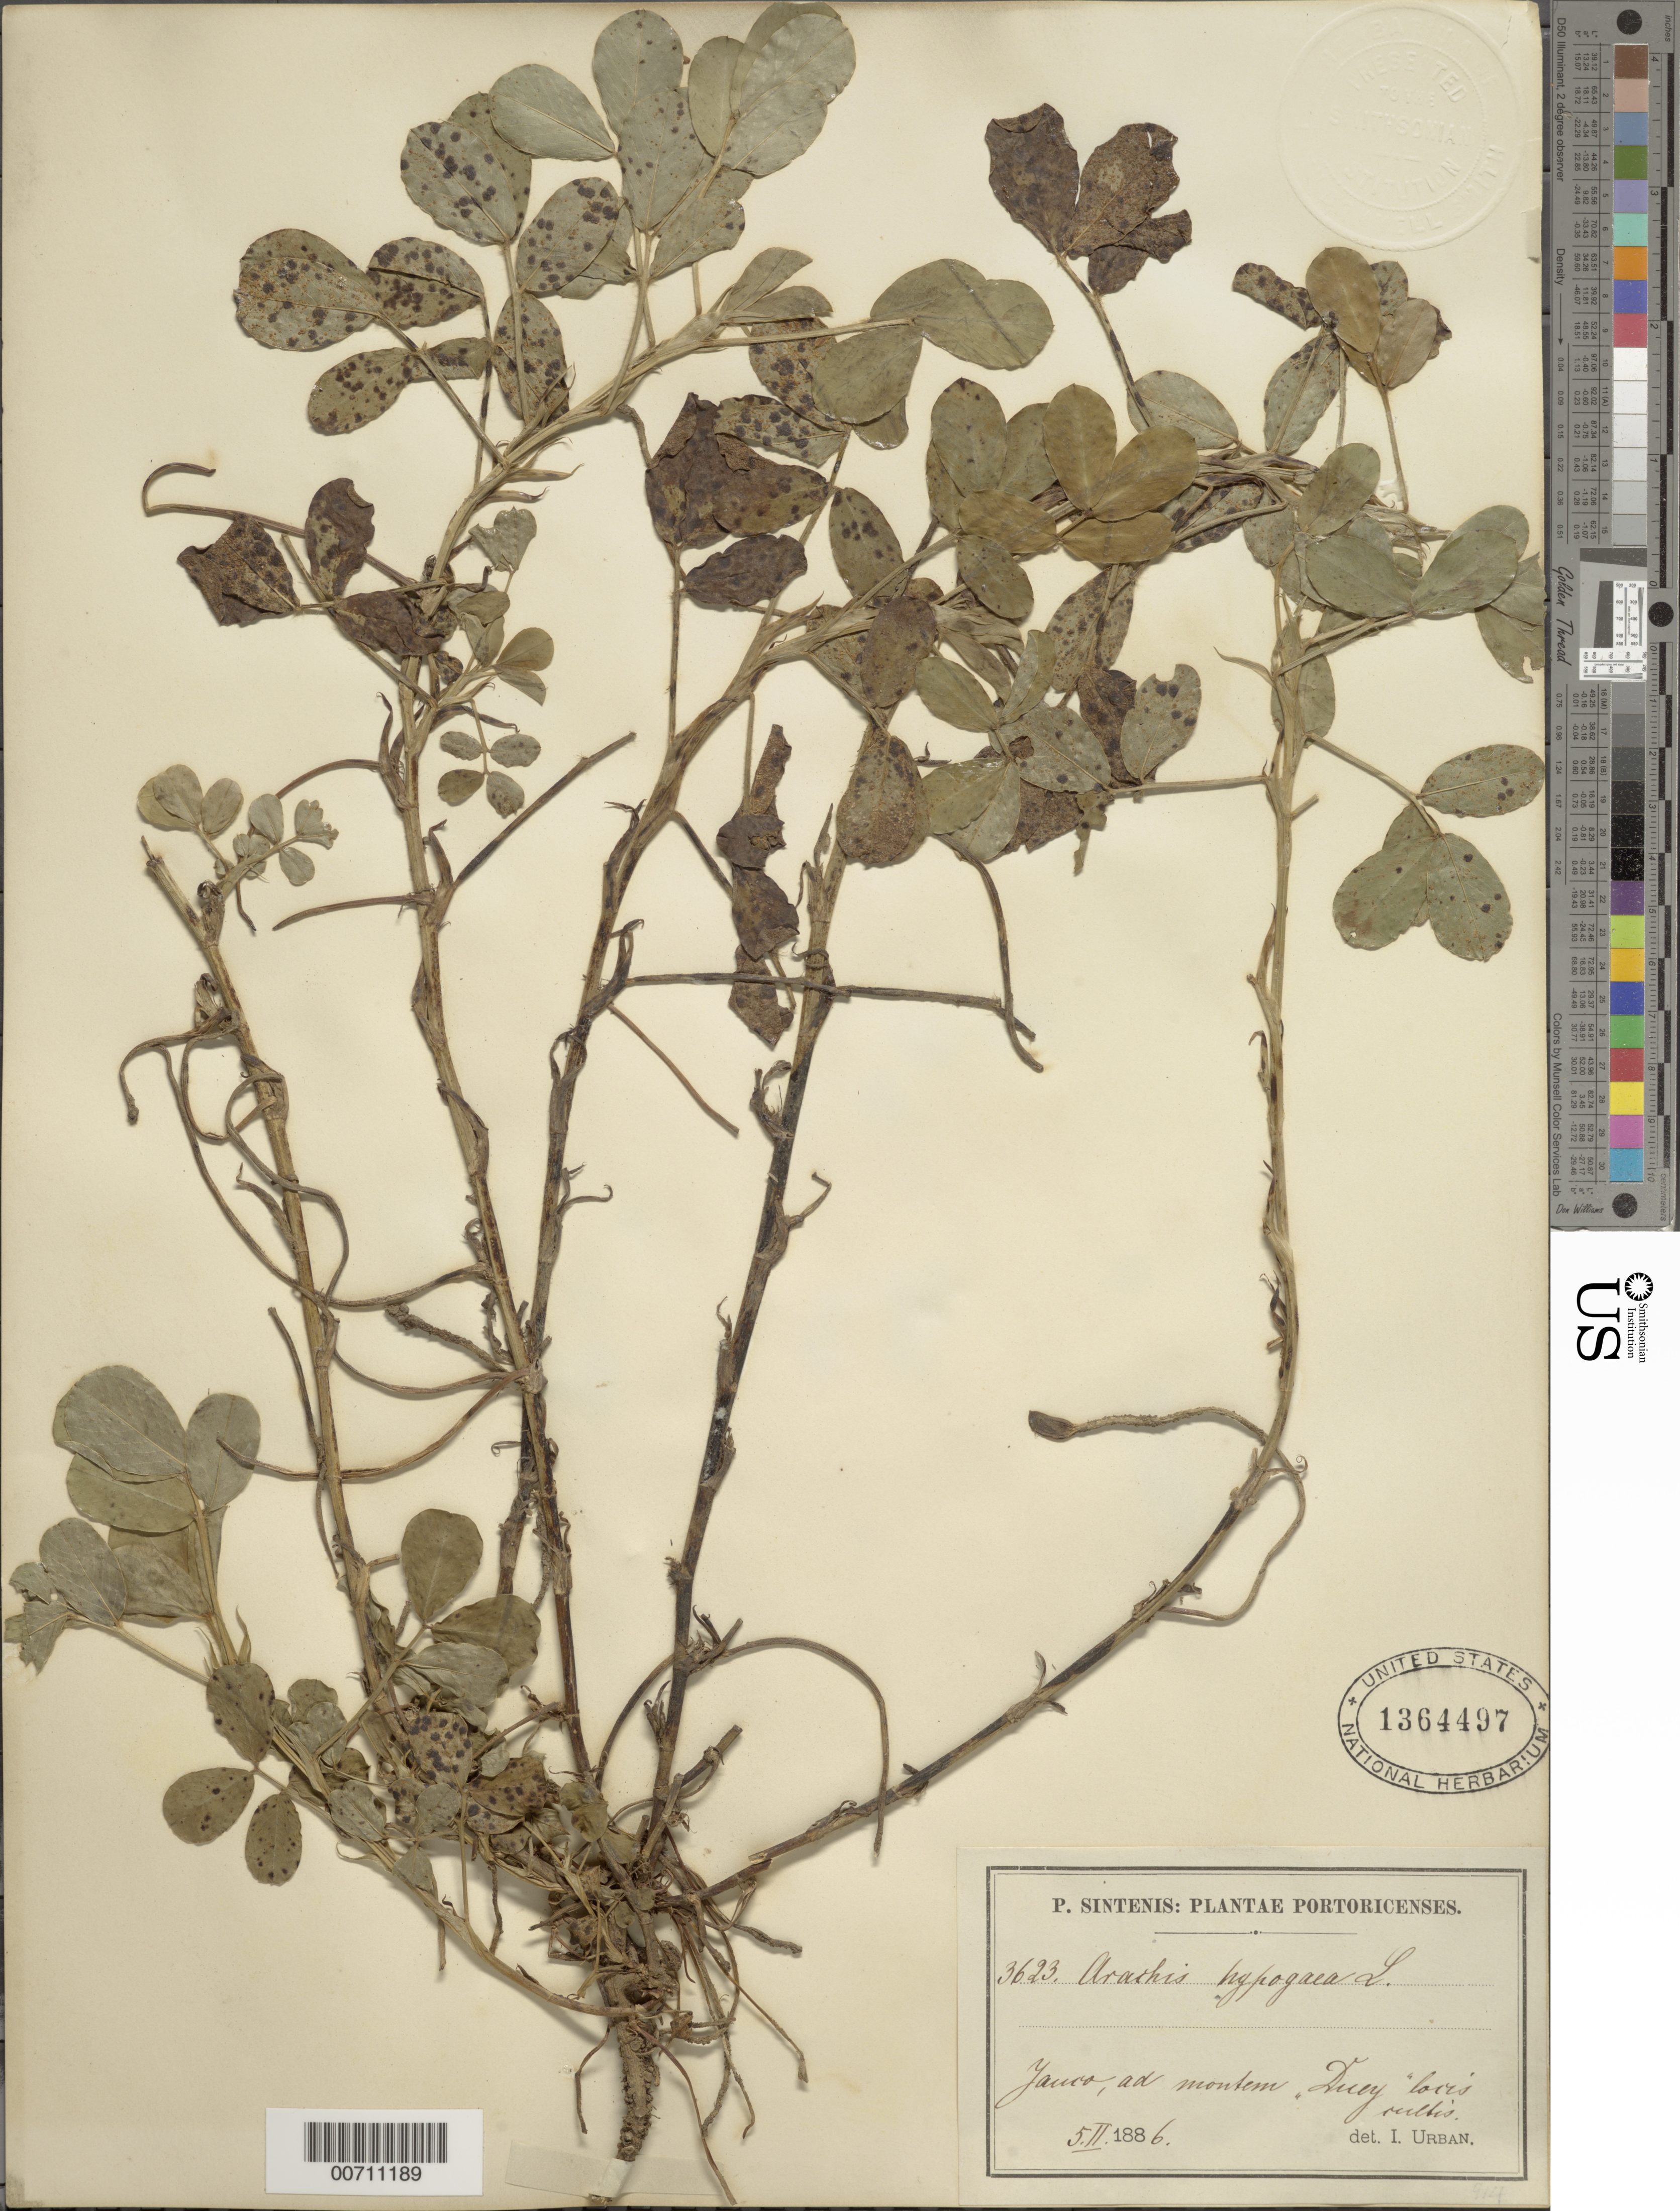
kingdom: Plantae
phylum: Tracheophyta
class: Magnoliopsida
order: Fabales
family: Fabaceae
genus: Arachis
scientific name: Arachis hypogaea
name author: L.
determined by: Urban, Ignatz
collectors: P. Sintenis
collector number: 3623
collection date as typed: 05 Feb 1886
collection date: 1886-02-05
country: Puerto Rico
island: Greater Antilles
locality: Yauco, ad montem Duey loris cultis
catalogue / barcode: US 1364497